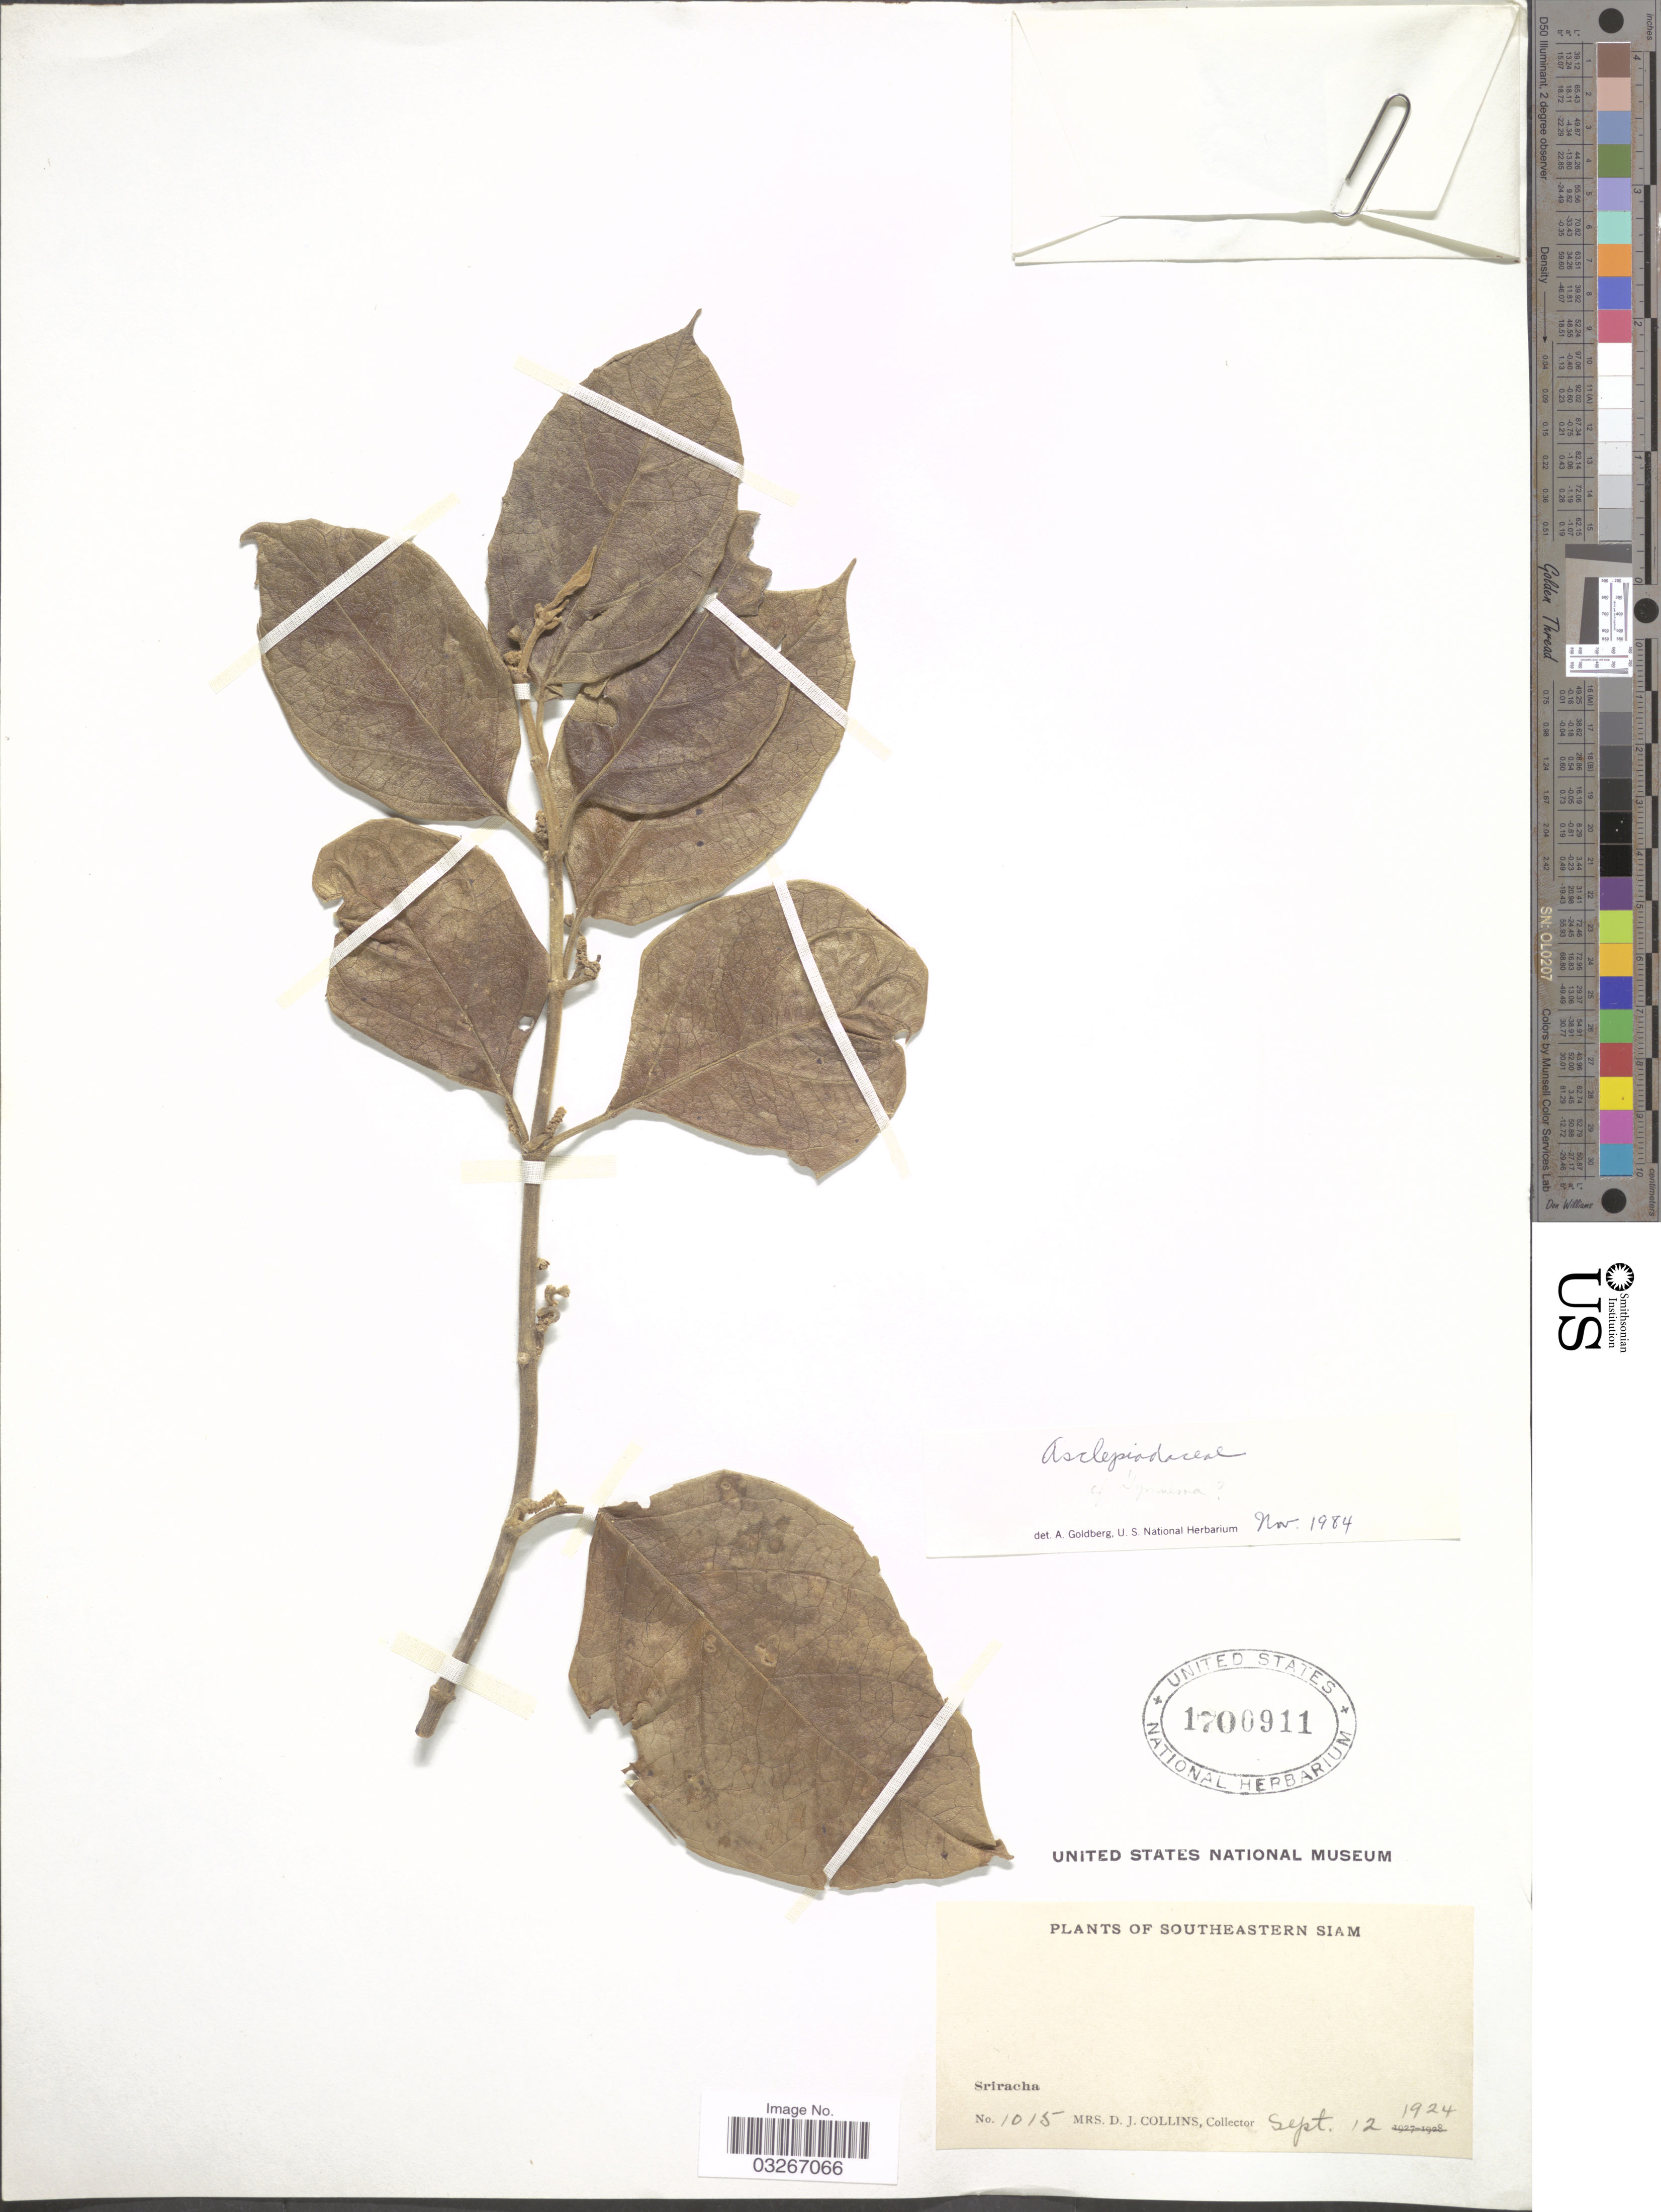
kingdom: Plantae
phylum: Tracheophyta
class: Magnoliopsida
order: Gentianales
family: Apocynaceae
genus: Gymnema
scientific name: Gymnema sp.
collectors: Mrs. D. J. Collins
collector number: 1015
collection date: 1924-09-12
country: Thailand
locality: Southeastern Siam. Sriracha.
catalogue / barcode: US 1700911